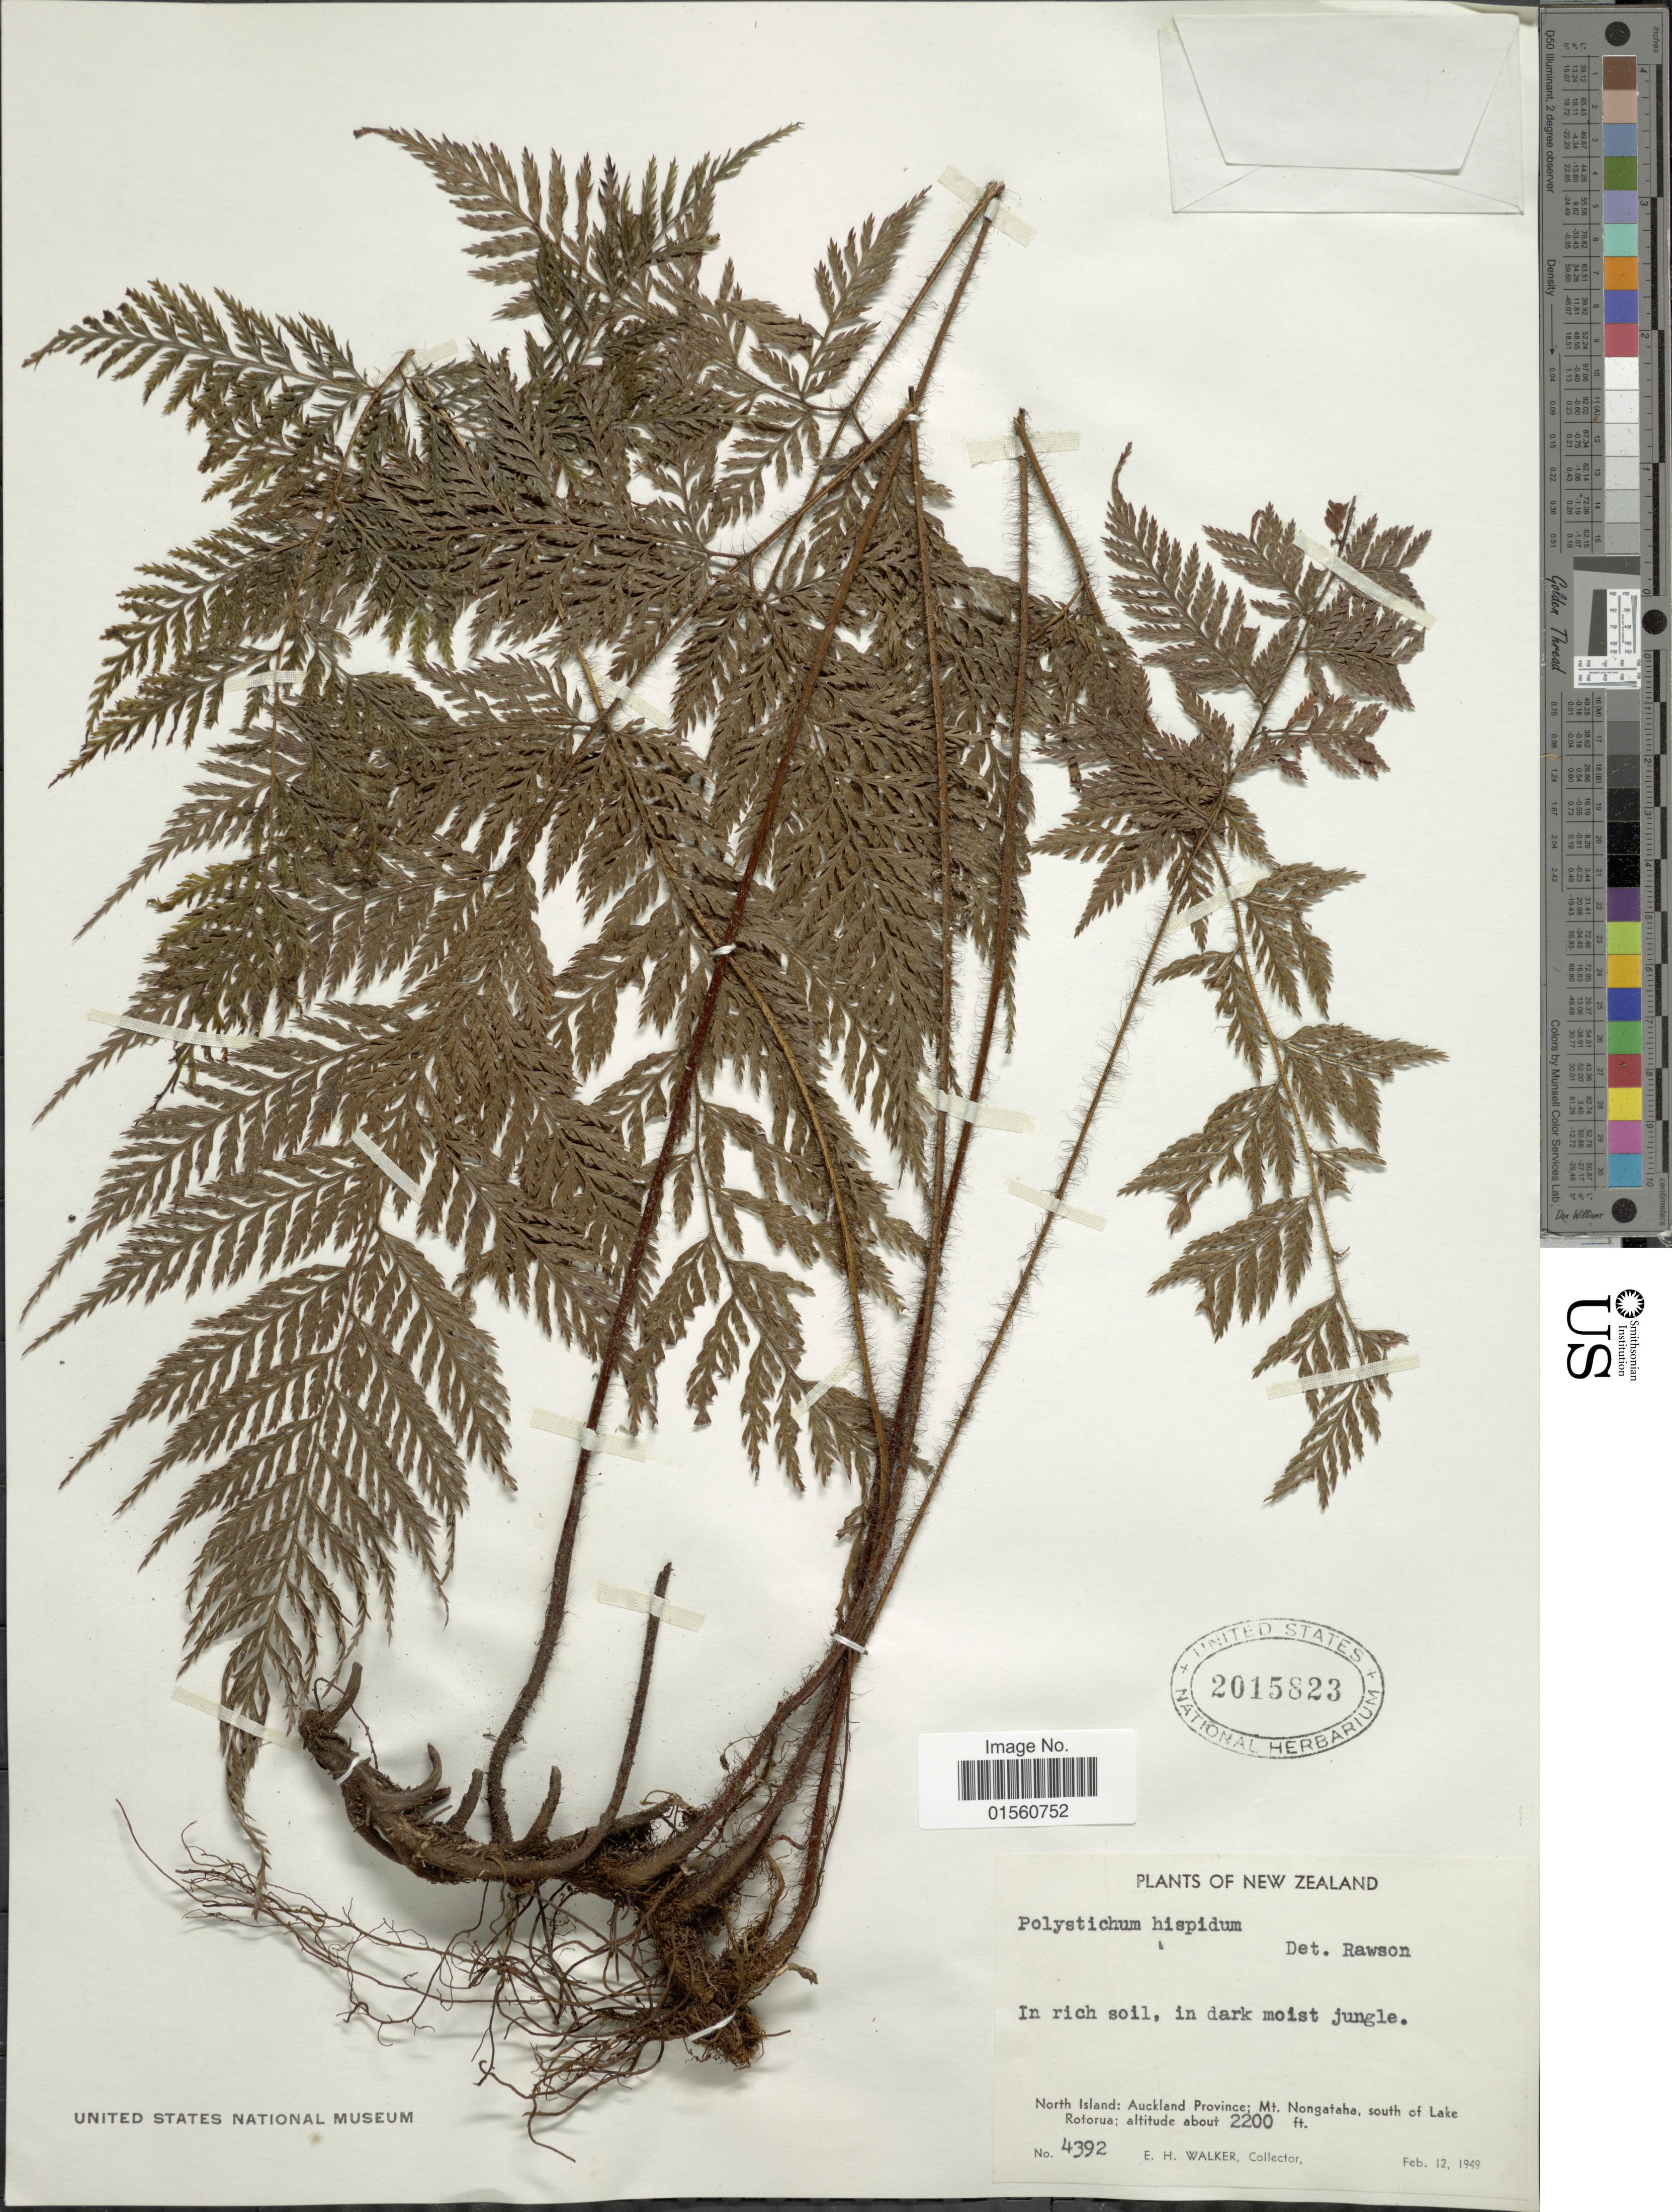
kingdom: Plantae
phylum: Tracheophyta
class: Polypodiopsida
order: Polypodiales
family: Dryopteridaceae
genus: Lastreopsis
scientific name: Lastreopsis hispida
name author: (Sw.) Tindale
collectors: E. H. Walker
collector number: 4392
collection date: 1949-02-12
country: New Zealand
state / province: Auckland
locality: North Island: Auckland Province; Mt Nongataha, south of Lake Rotorua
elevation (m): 671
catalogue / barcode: US 2015823